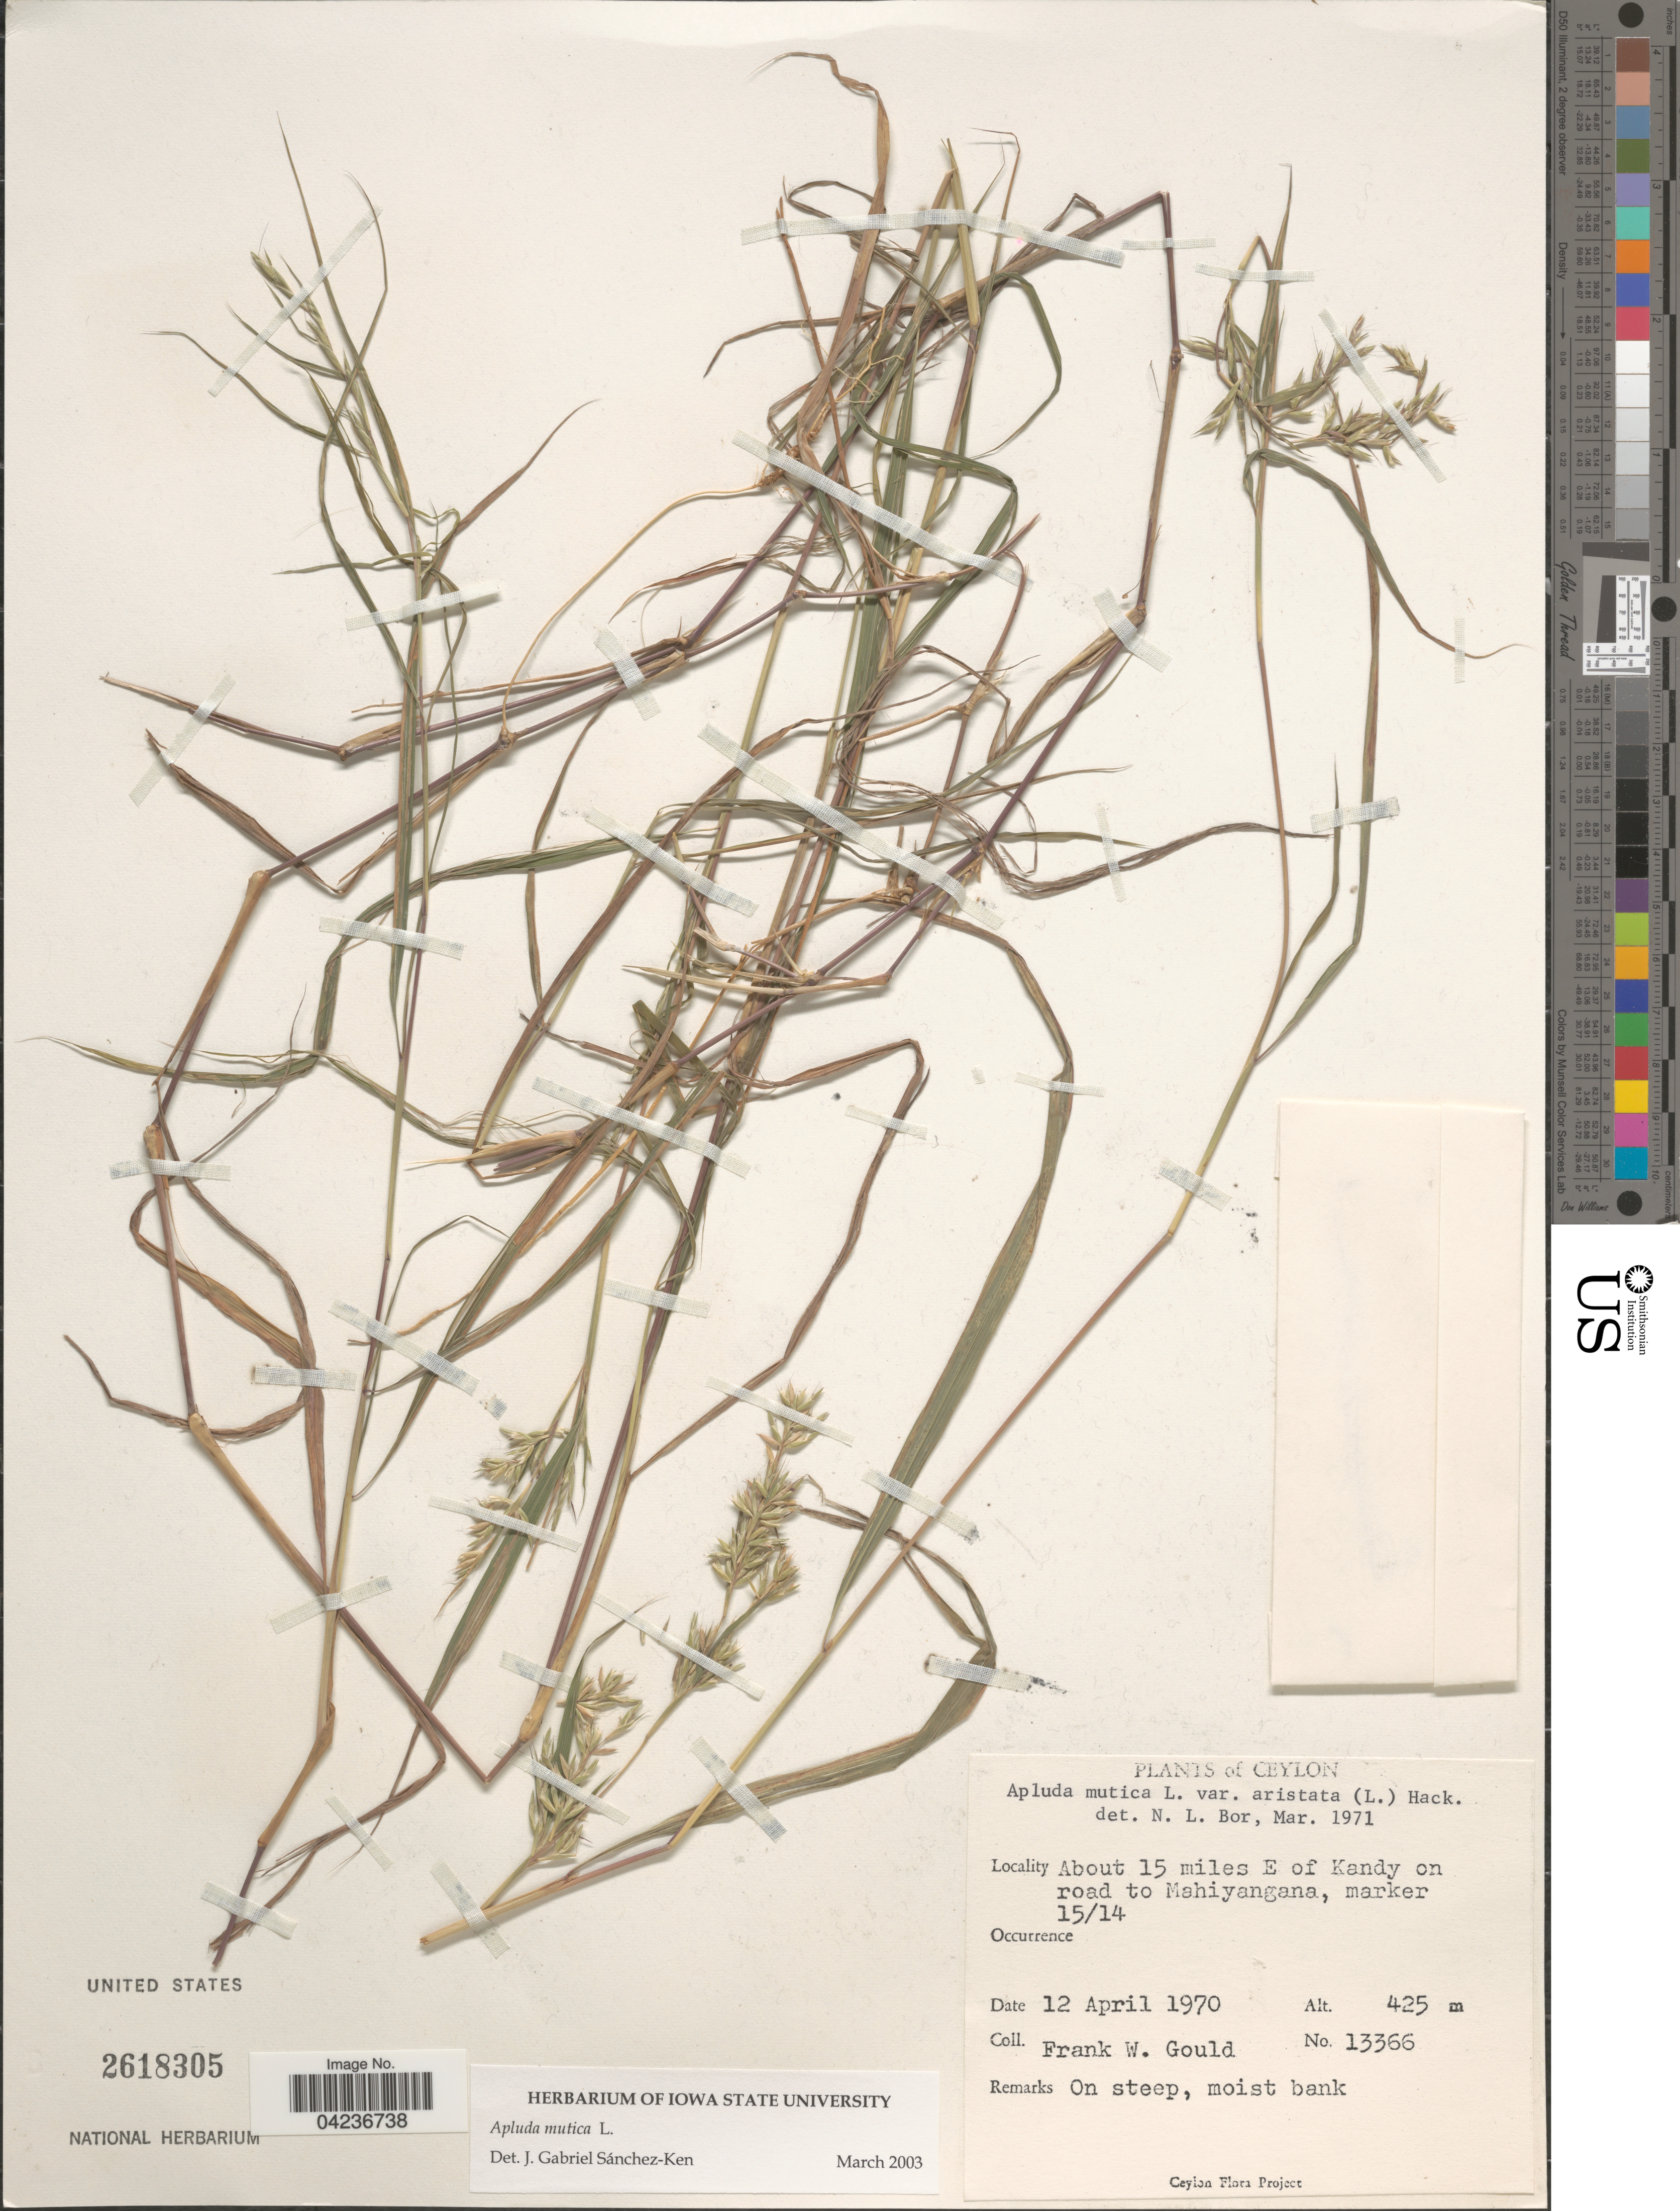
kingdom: Plantae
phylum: Tracheophyta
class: Liliopsida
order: Poales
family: Poaceae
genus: Apluda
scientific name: Apluda mutica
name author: L.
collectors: F. W. Gould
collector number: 13366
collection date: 1970-04-12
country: Sri Lanka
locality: Ceylon. About 15 miles E of Kandy on road to Mahiyangana, marker 15/14.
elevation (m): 425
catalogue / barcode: US 2618305